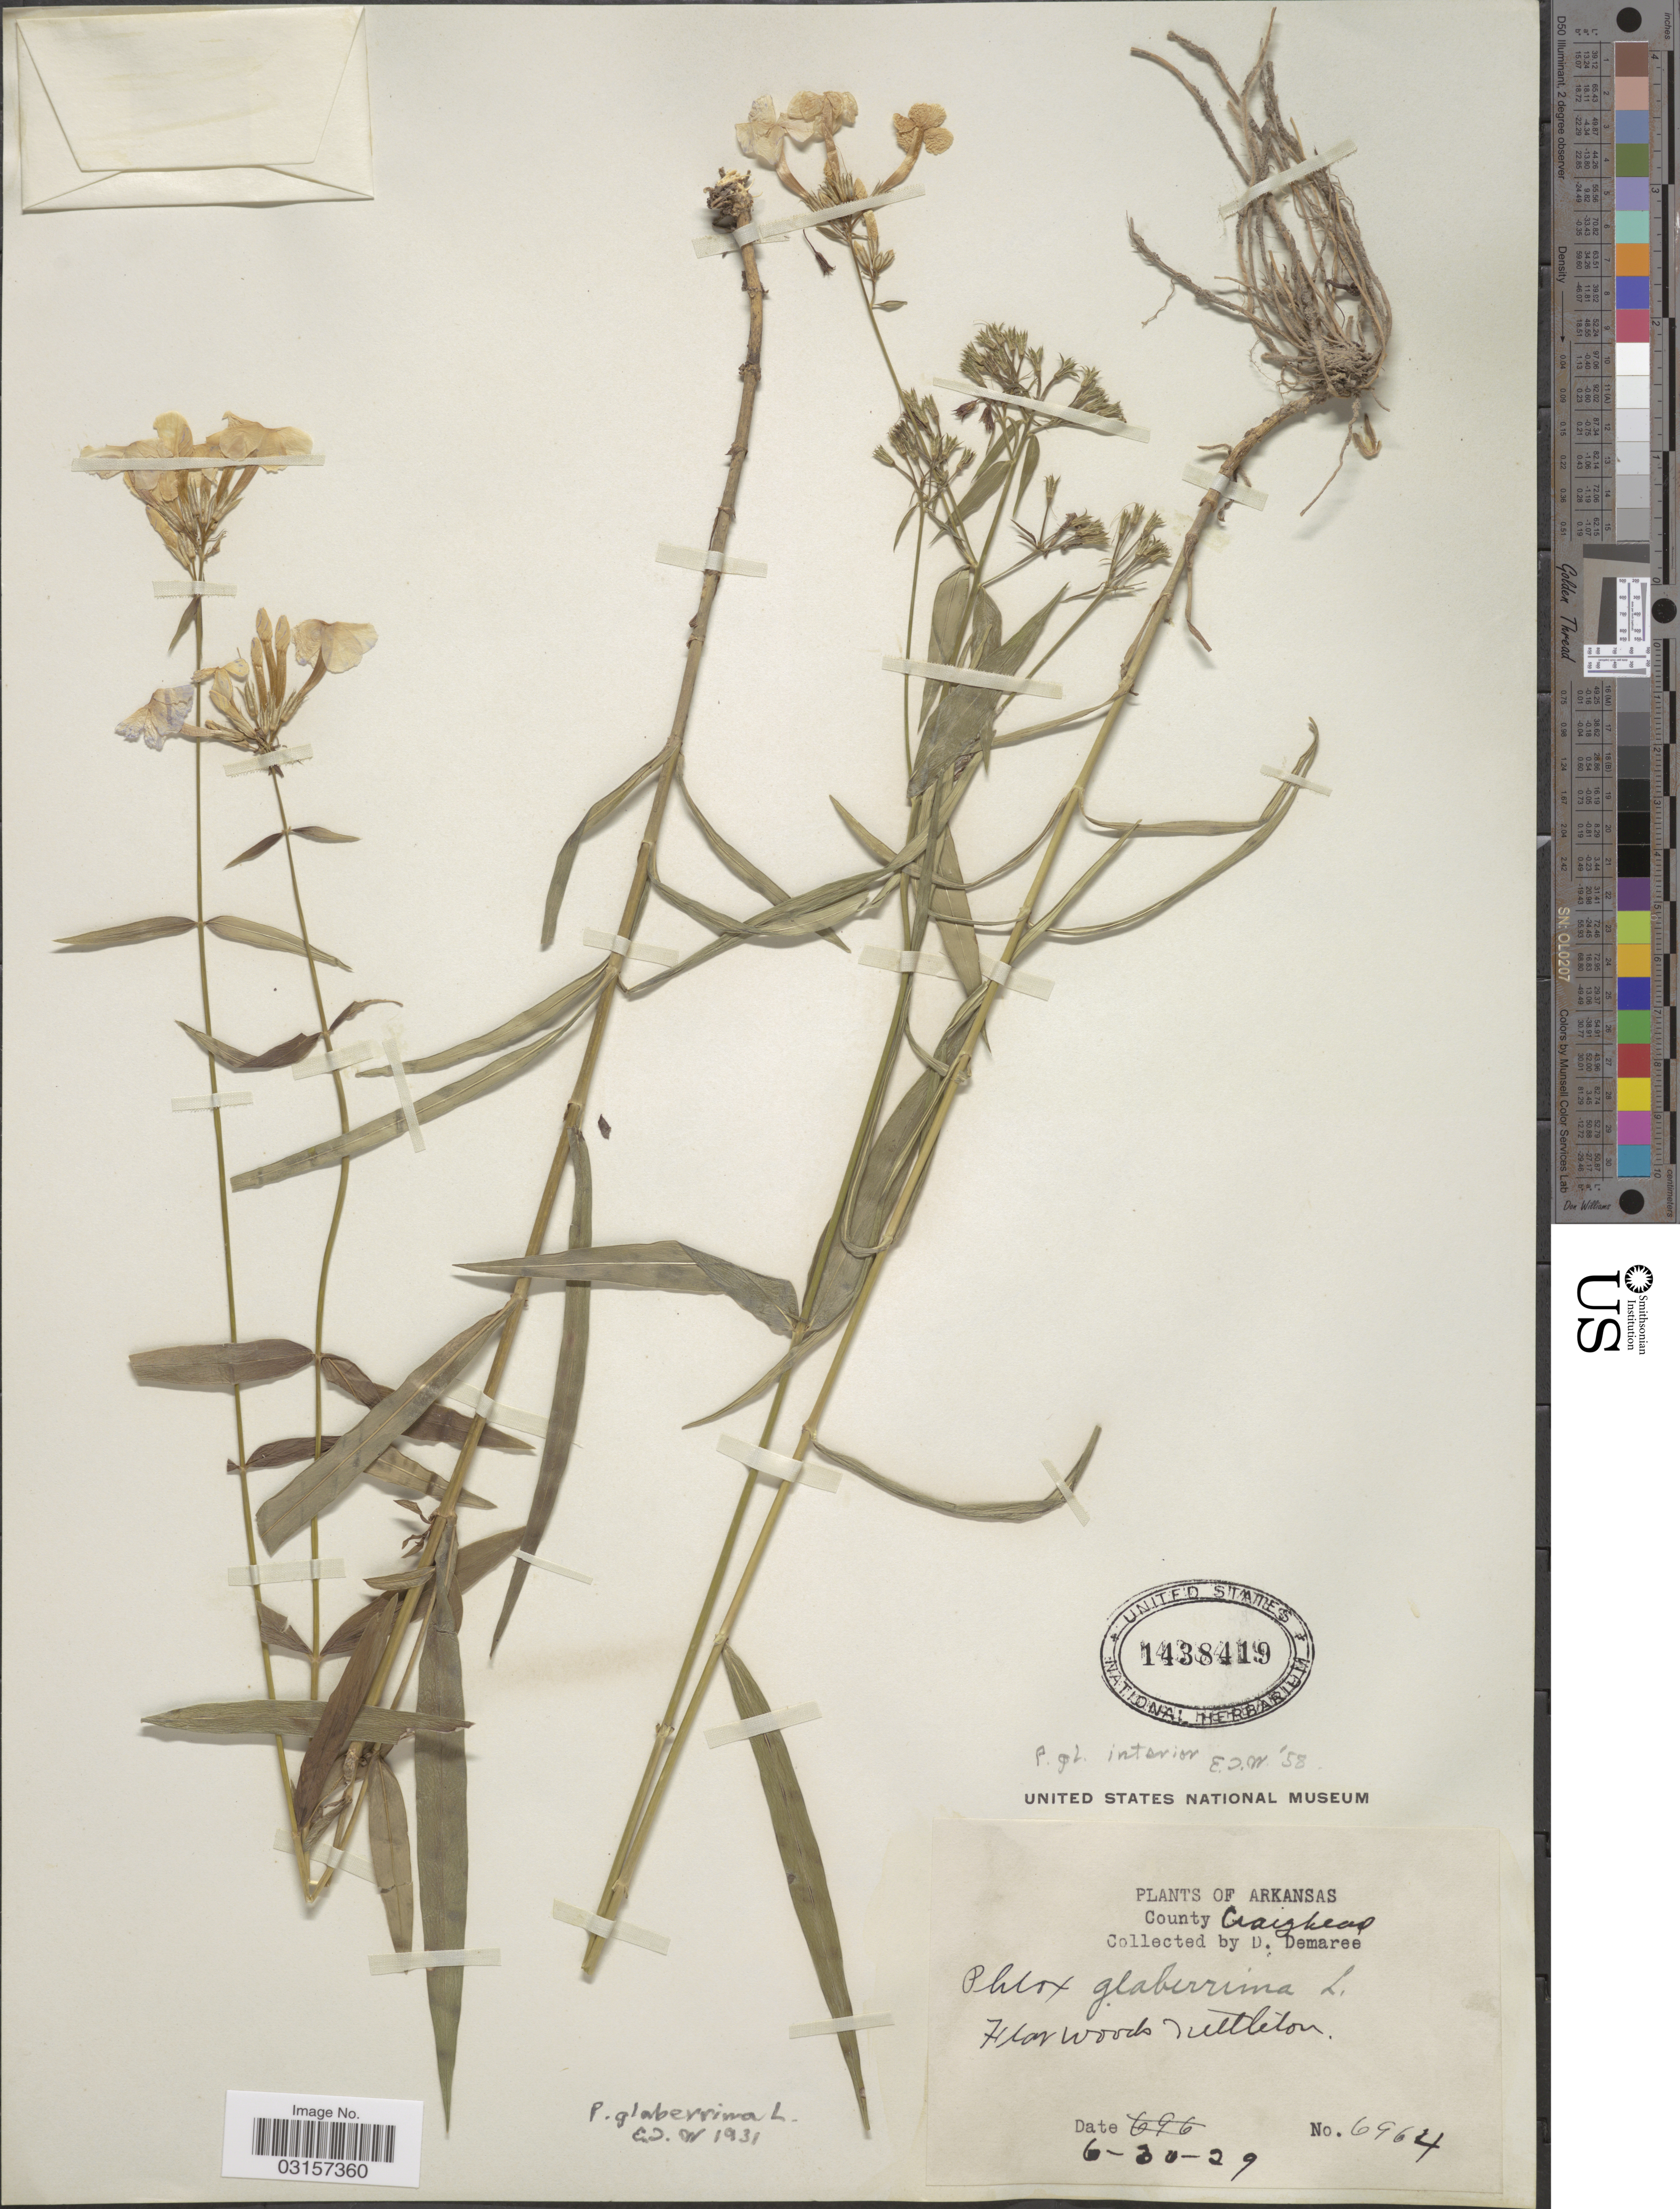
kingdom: Plantae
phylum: Tracheophyta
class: Magnoliopsida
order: Ericales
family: Polemoniaceae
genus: Phlox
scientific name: Phlox glaberrima subsp. interior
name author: (Wherry) Wherry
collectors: D. Demaree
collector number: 6964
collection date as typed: Transcribed d/m/y: 30/6/29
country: United States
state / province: Arkansas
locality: County Craighead, Flat woods Nettleton.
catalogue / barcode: US 1438419